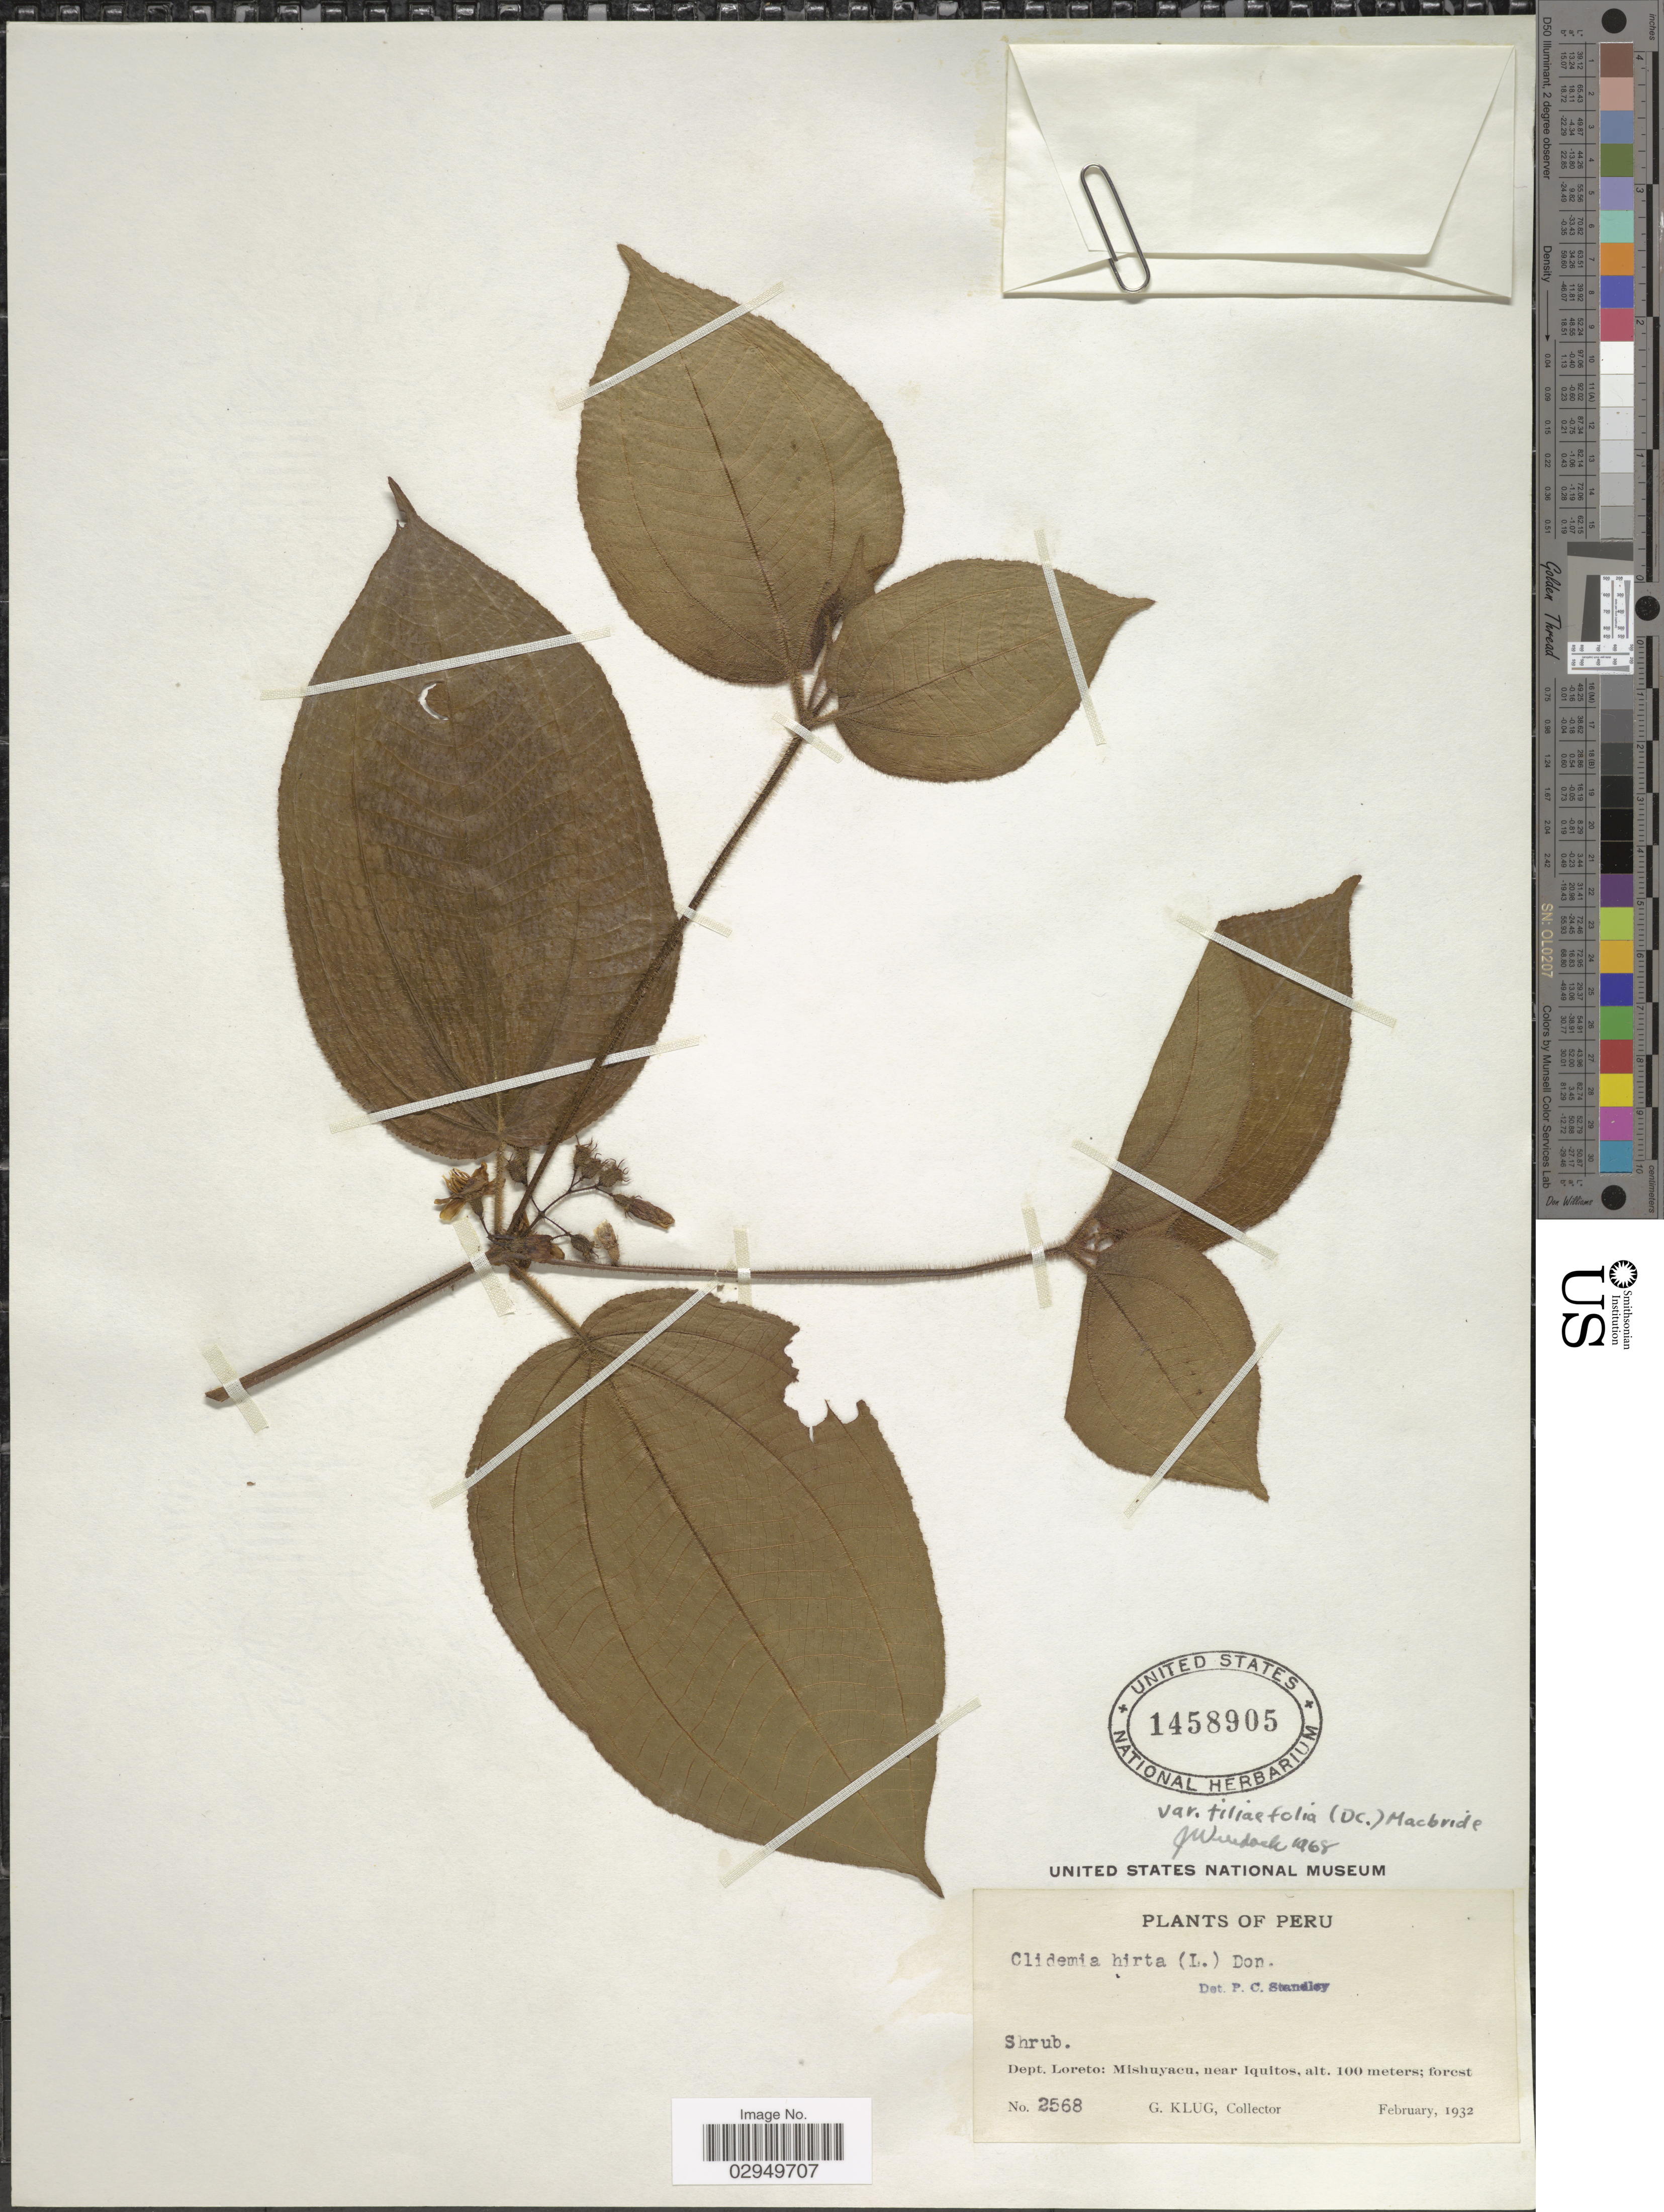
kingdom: Plantae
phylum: Tracheophyta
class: Magnoliopsida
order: Myrtales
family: Melastomataceae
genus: Clidemia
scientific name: Clidemia hirta var. tiliifolia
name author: (DC.) J.F. Macbr.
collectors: G. Klug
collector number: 2568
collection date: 1932-02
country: Peru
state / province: Loreto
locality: Dept. Loreto: Mishuyacu, near Iquitos.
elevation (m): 100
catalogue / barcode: US 1458905